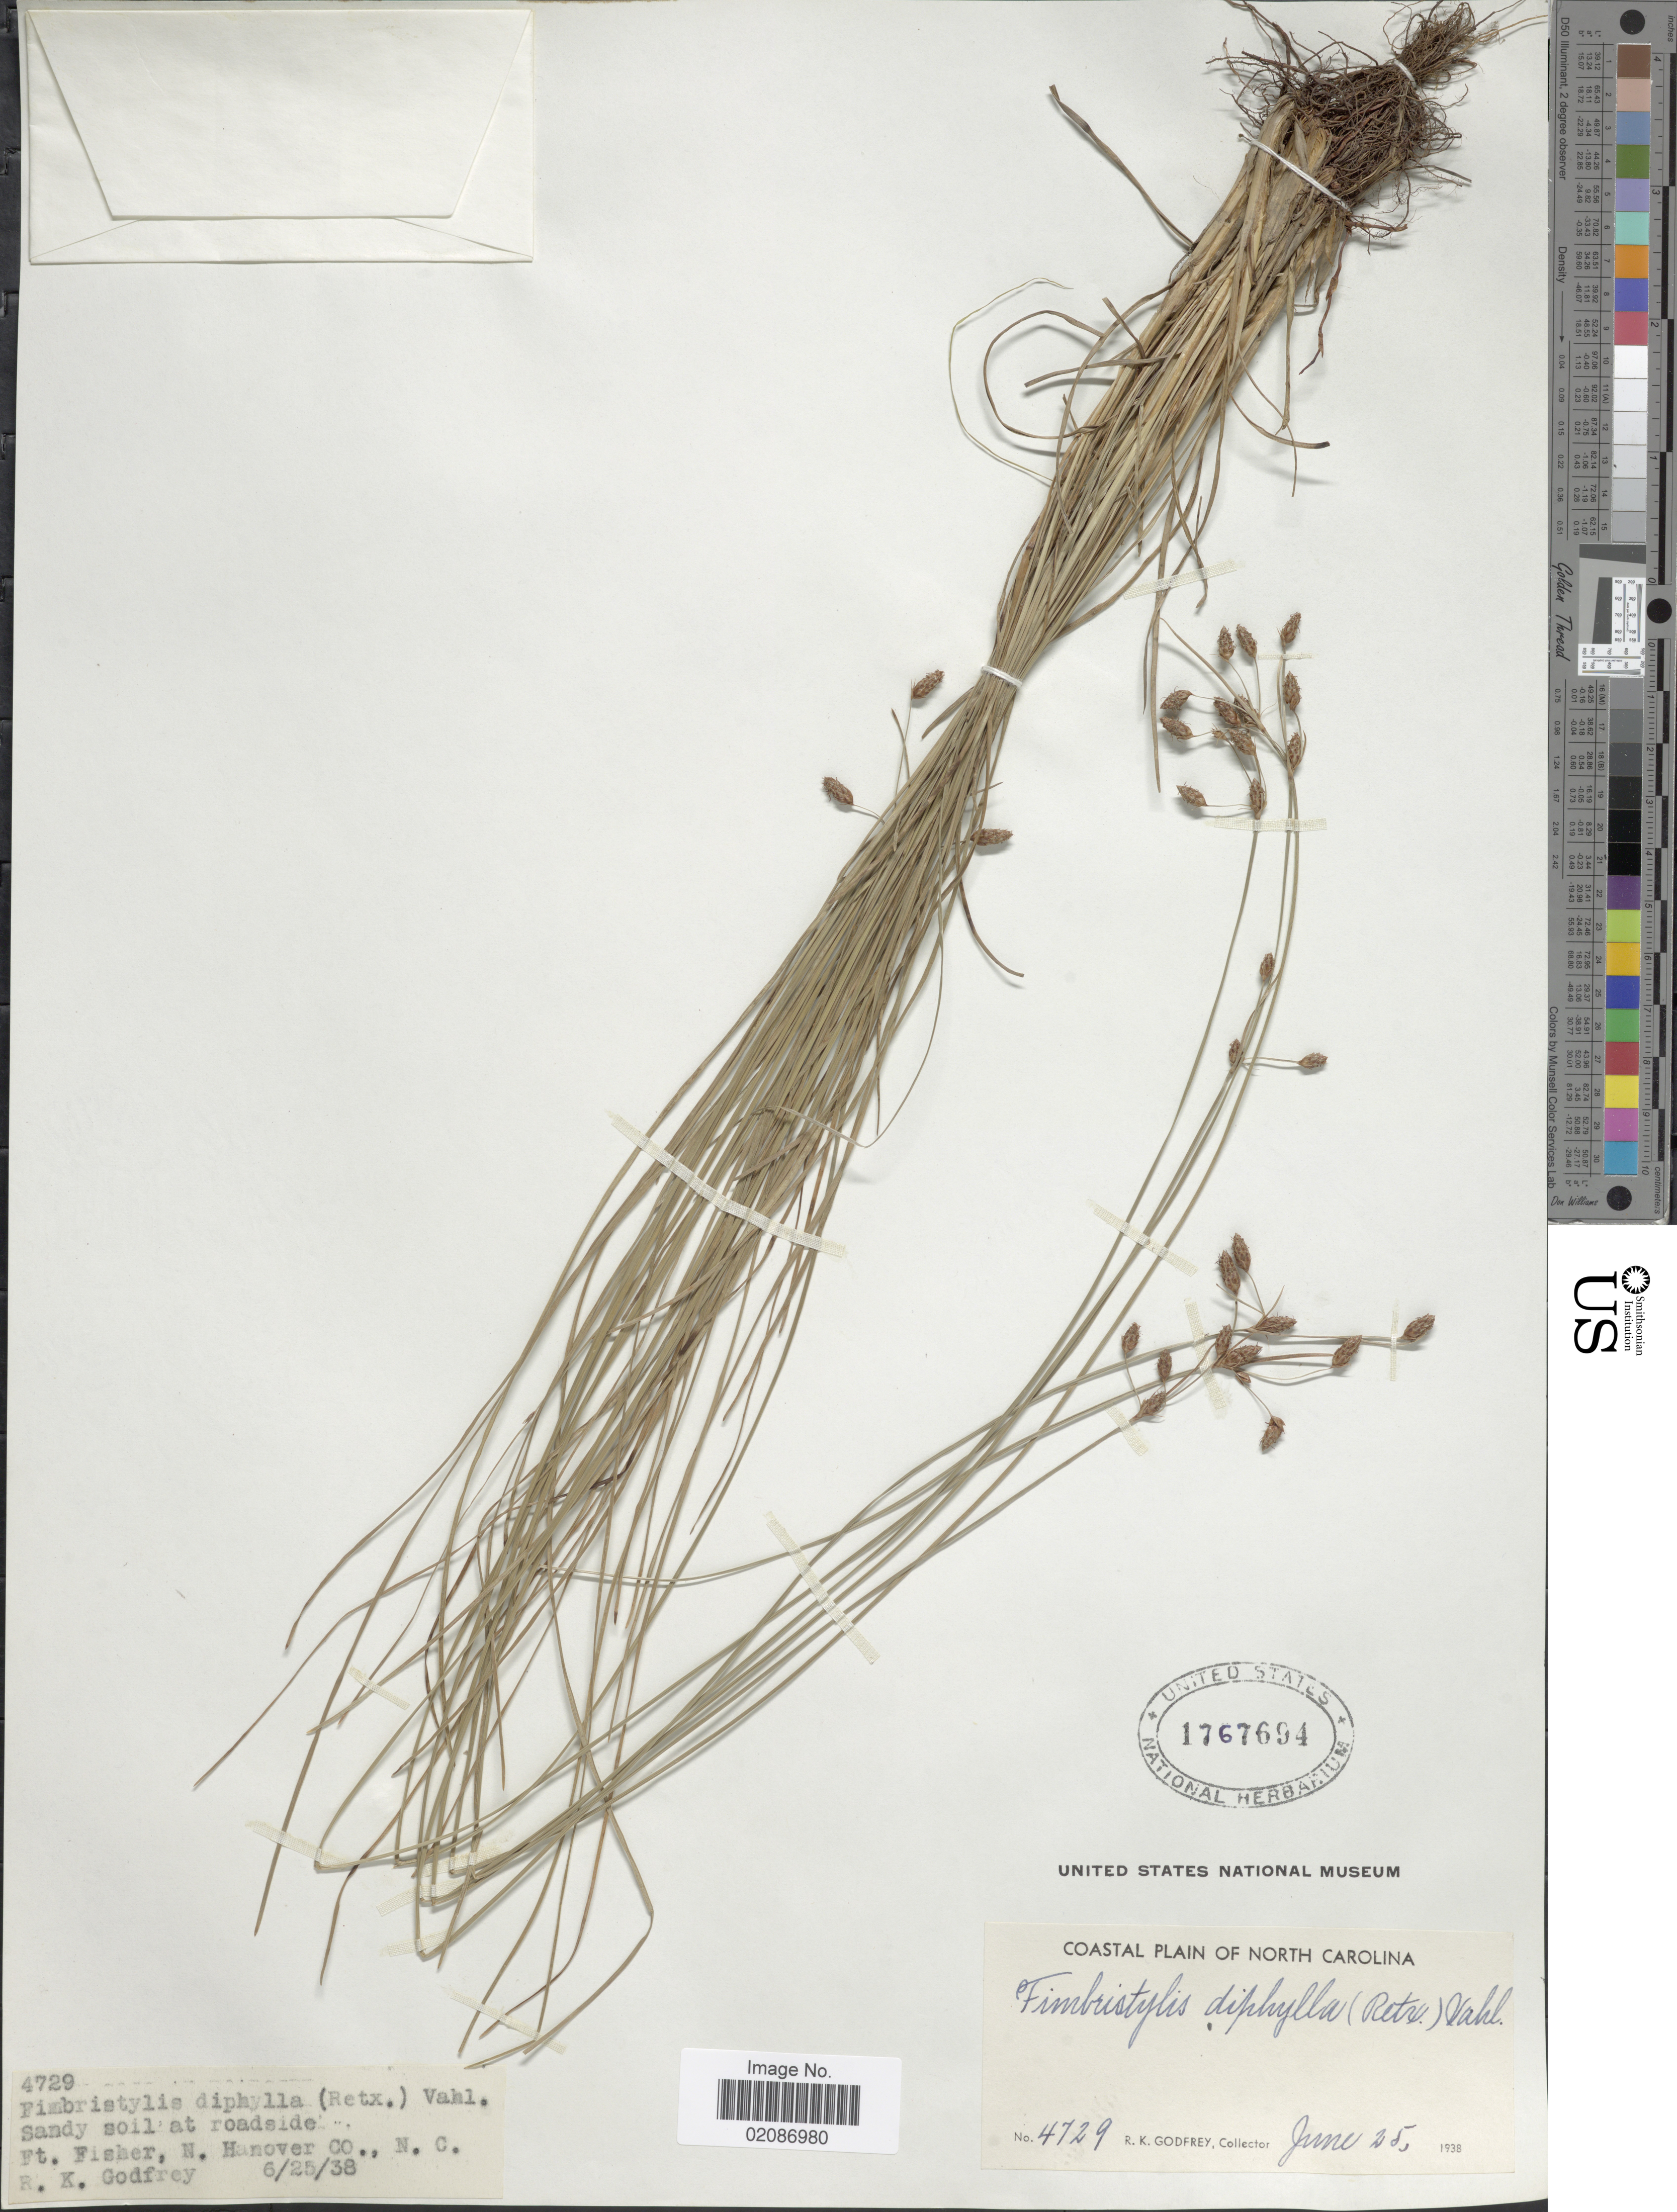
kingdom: Plantae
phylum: Tracheophyta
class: Liliopsida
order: Poales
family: Cyperaceae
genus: Fimbristylis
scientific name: Fimbristylis castanea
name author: (Michx.) Vahl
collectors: R. K. Godfrey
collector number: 4729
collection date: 1938-06-25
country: United States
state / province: North Carolina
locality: Coastal Plain of North Carolina, Ft. Fisher, N. Hanover Co.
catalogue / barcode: US 1767694